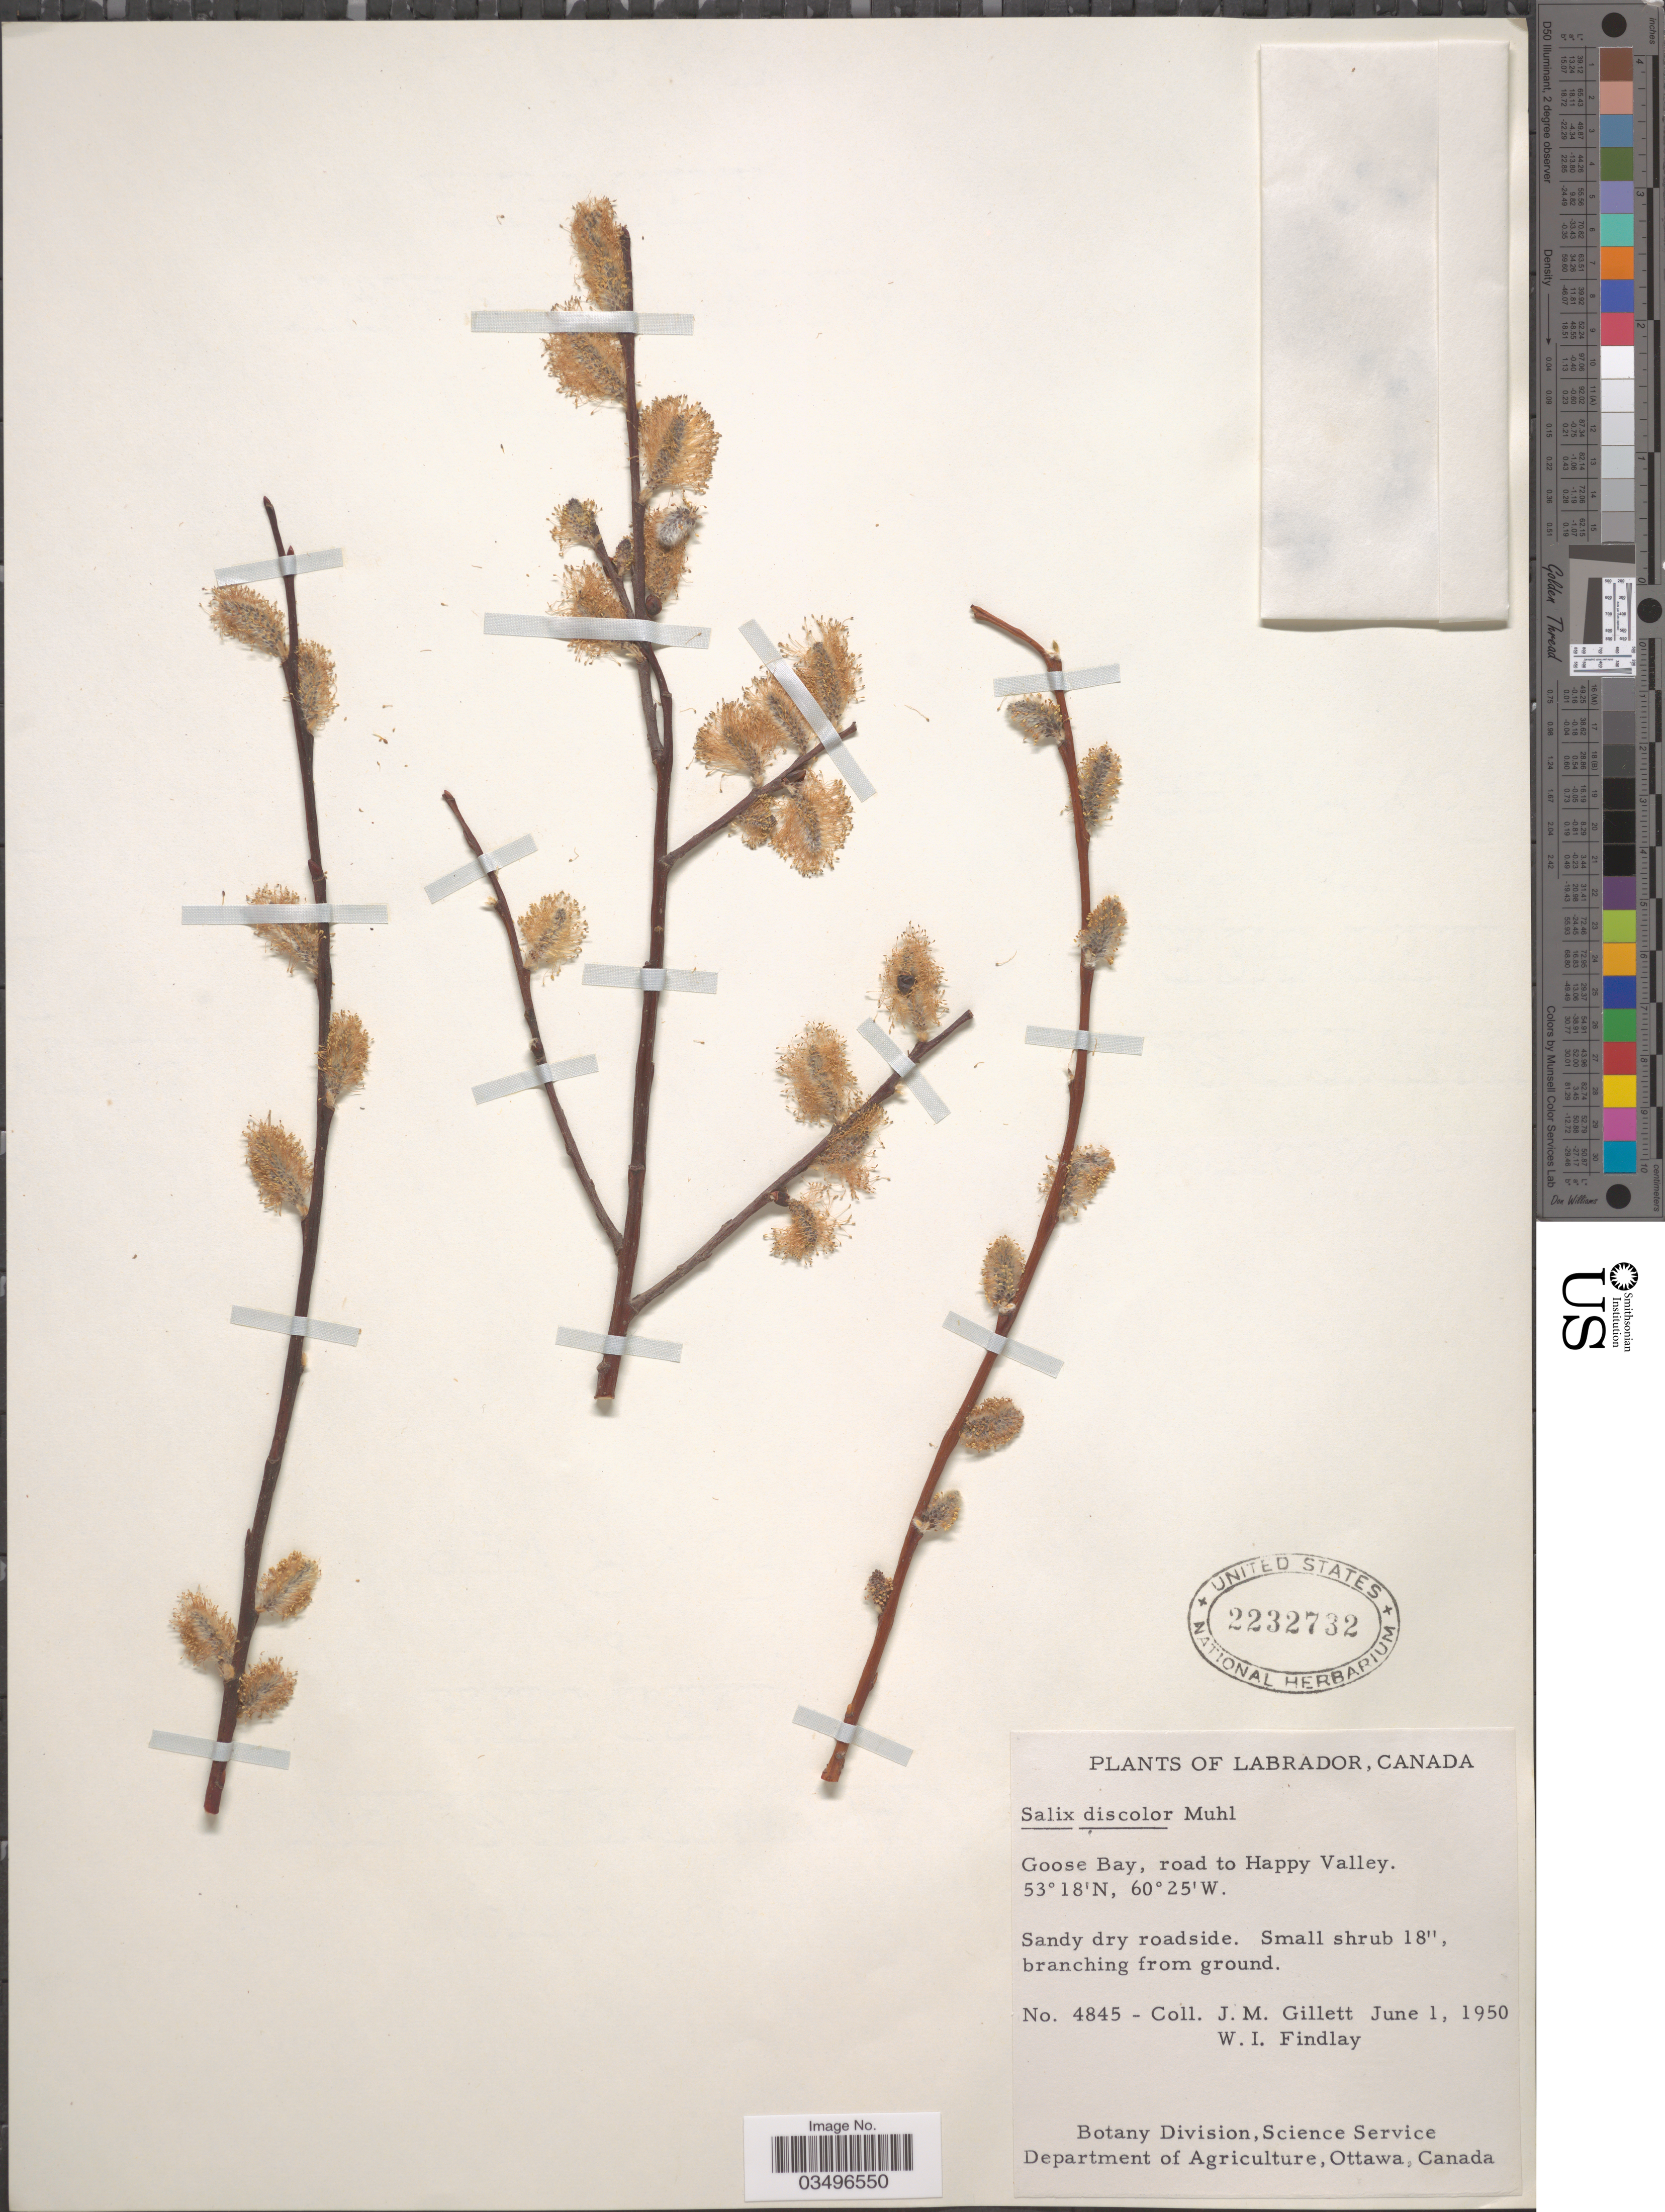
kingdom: Plantae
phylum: Tracheophyta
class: Magnoliopsida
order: Malpighiales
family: Salicaceae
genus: Salix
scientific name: Salix discolor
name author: Muhl.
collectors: J. M. Gillett & W. Findlay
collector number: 4845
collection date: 1950-06-01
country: Canada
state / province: Newfoundland and Labrador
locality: Labrador. Goose Bay, road to Happy Valley.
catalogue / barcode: US 2232732